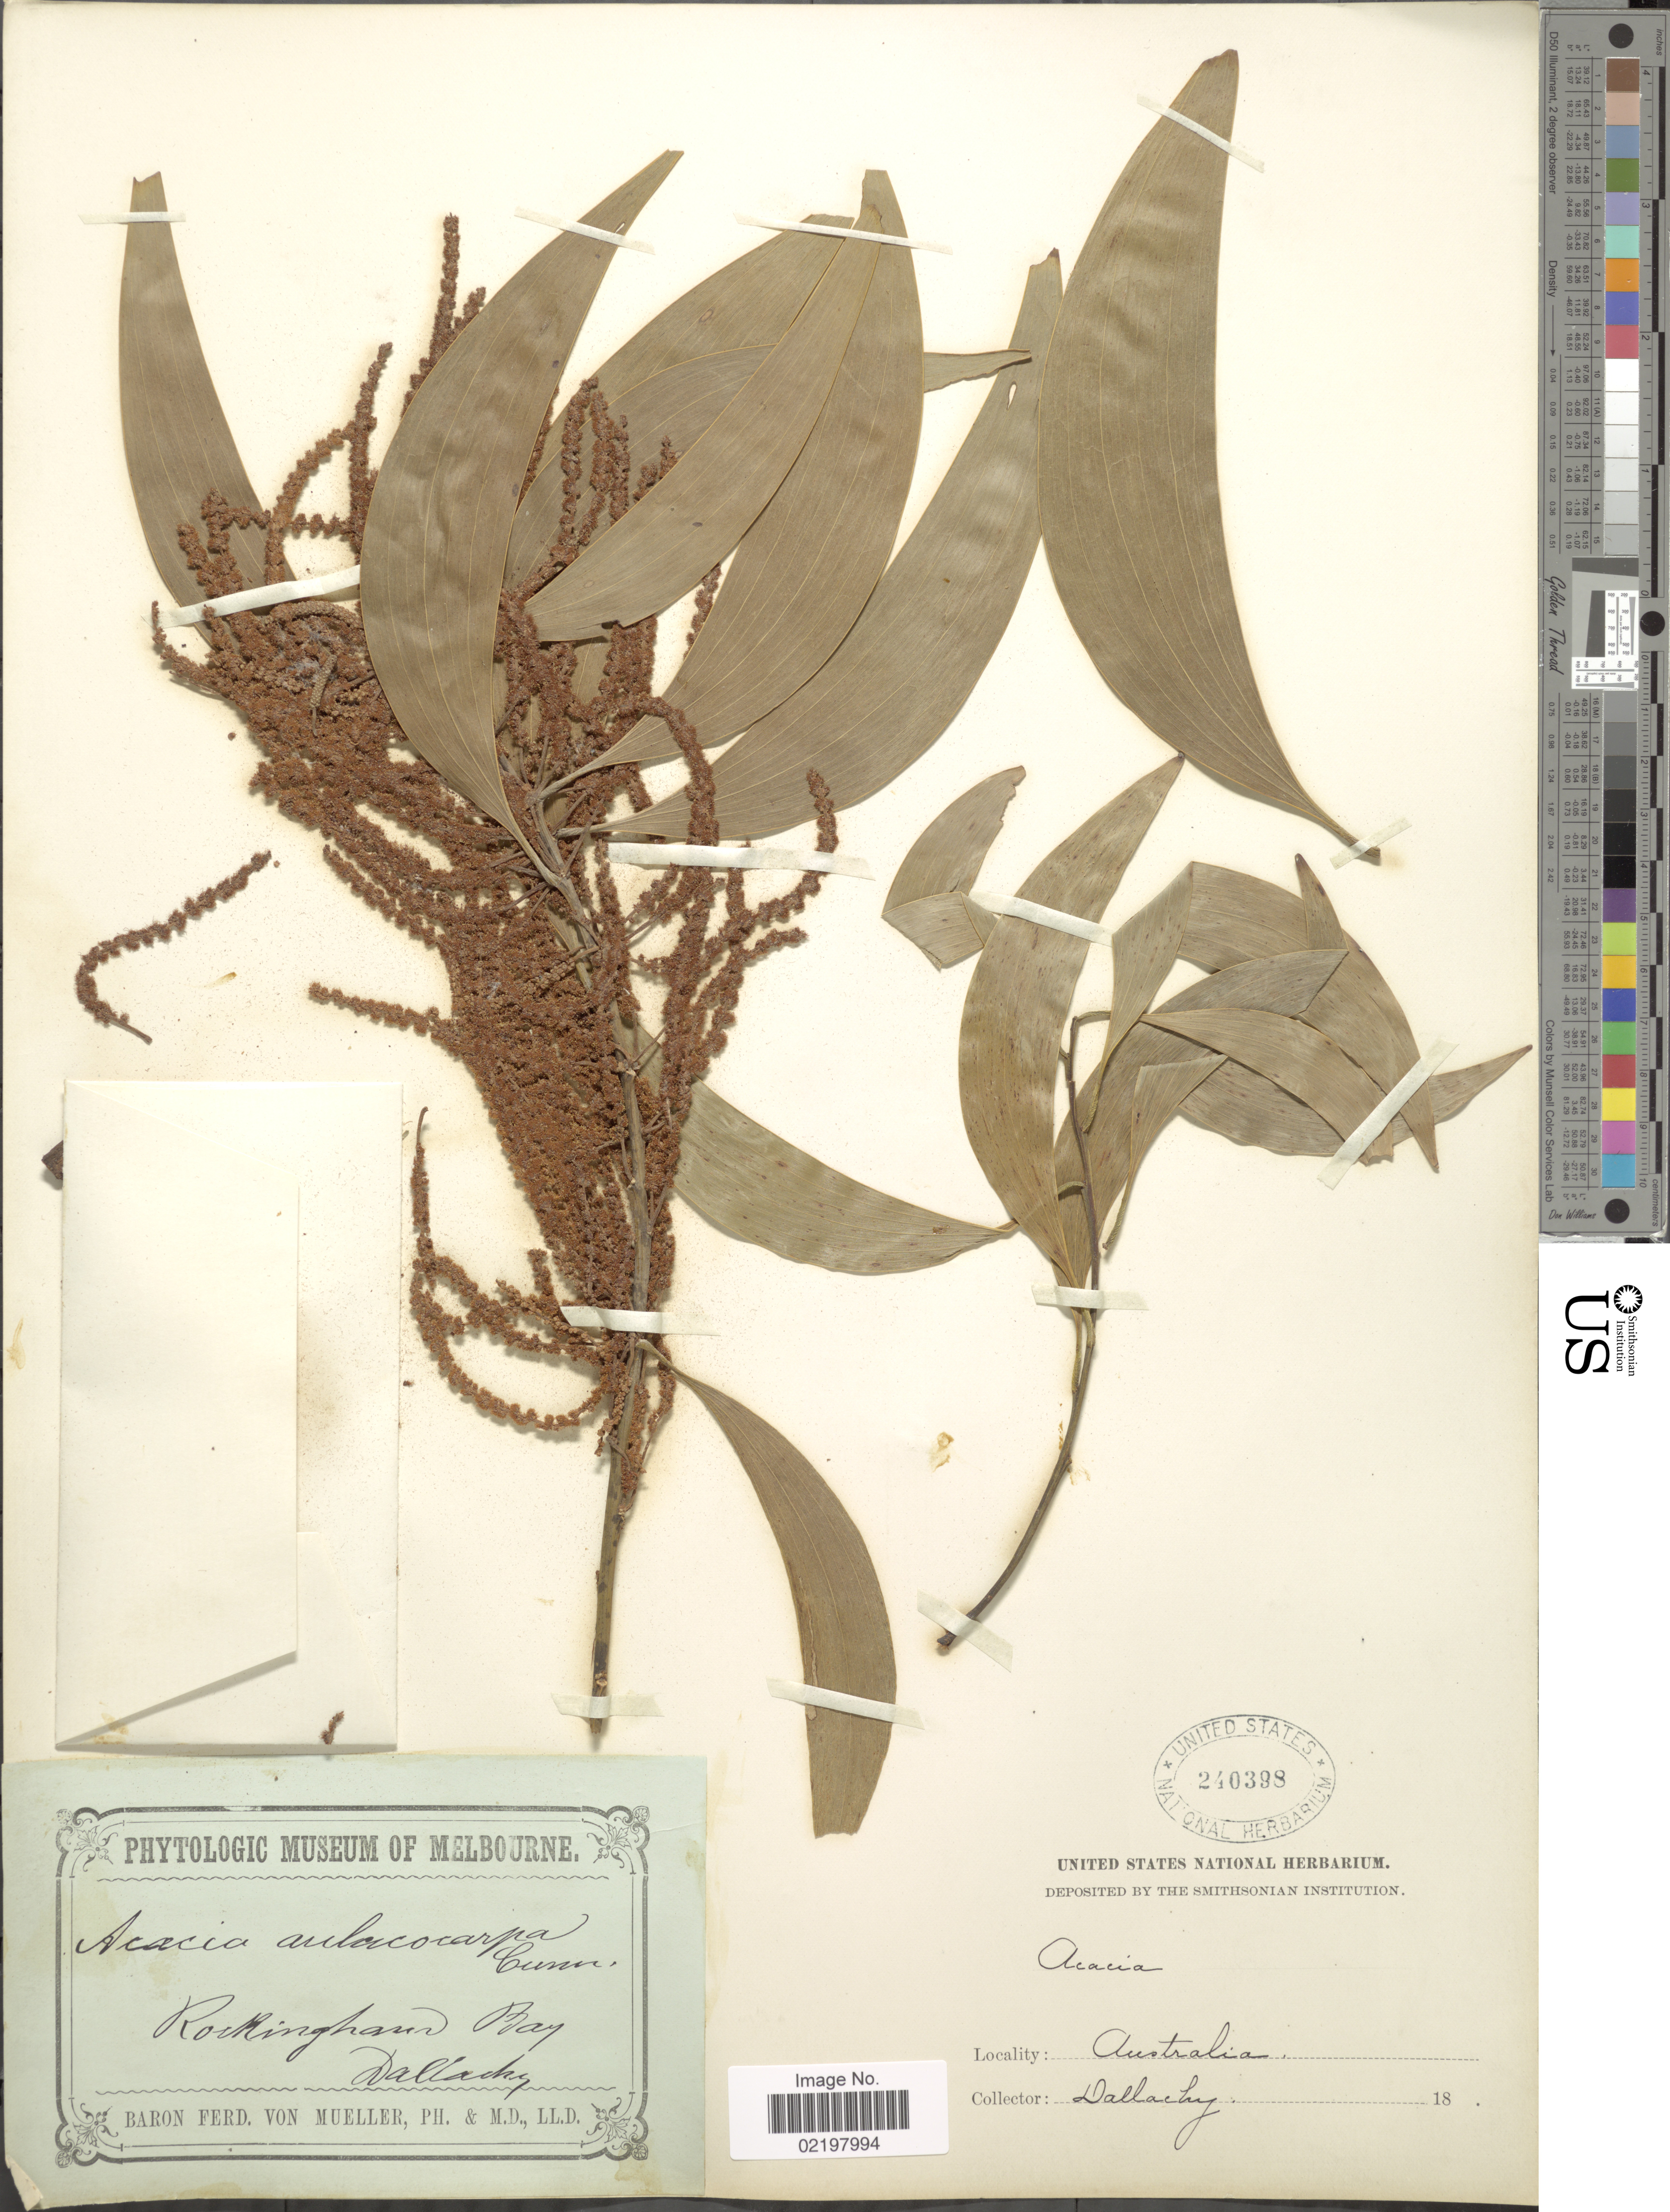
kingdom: Plantae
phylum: Tracheophyta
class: Magnoliopsida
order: Fabales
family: Fabaceae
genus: Acacia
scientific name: Acacia aulacocarpa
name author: A. Cunn. ex Benth.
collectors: Dallachy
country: Australia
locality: Rockingham Bay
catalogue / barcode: US 240388